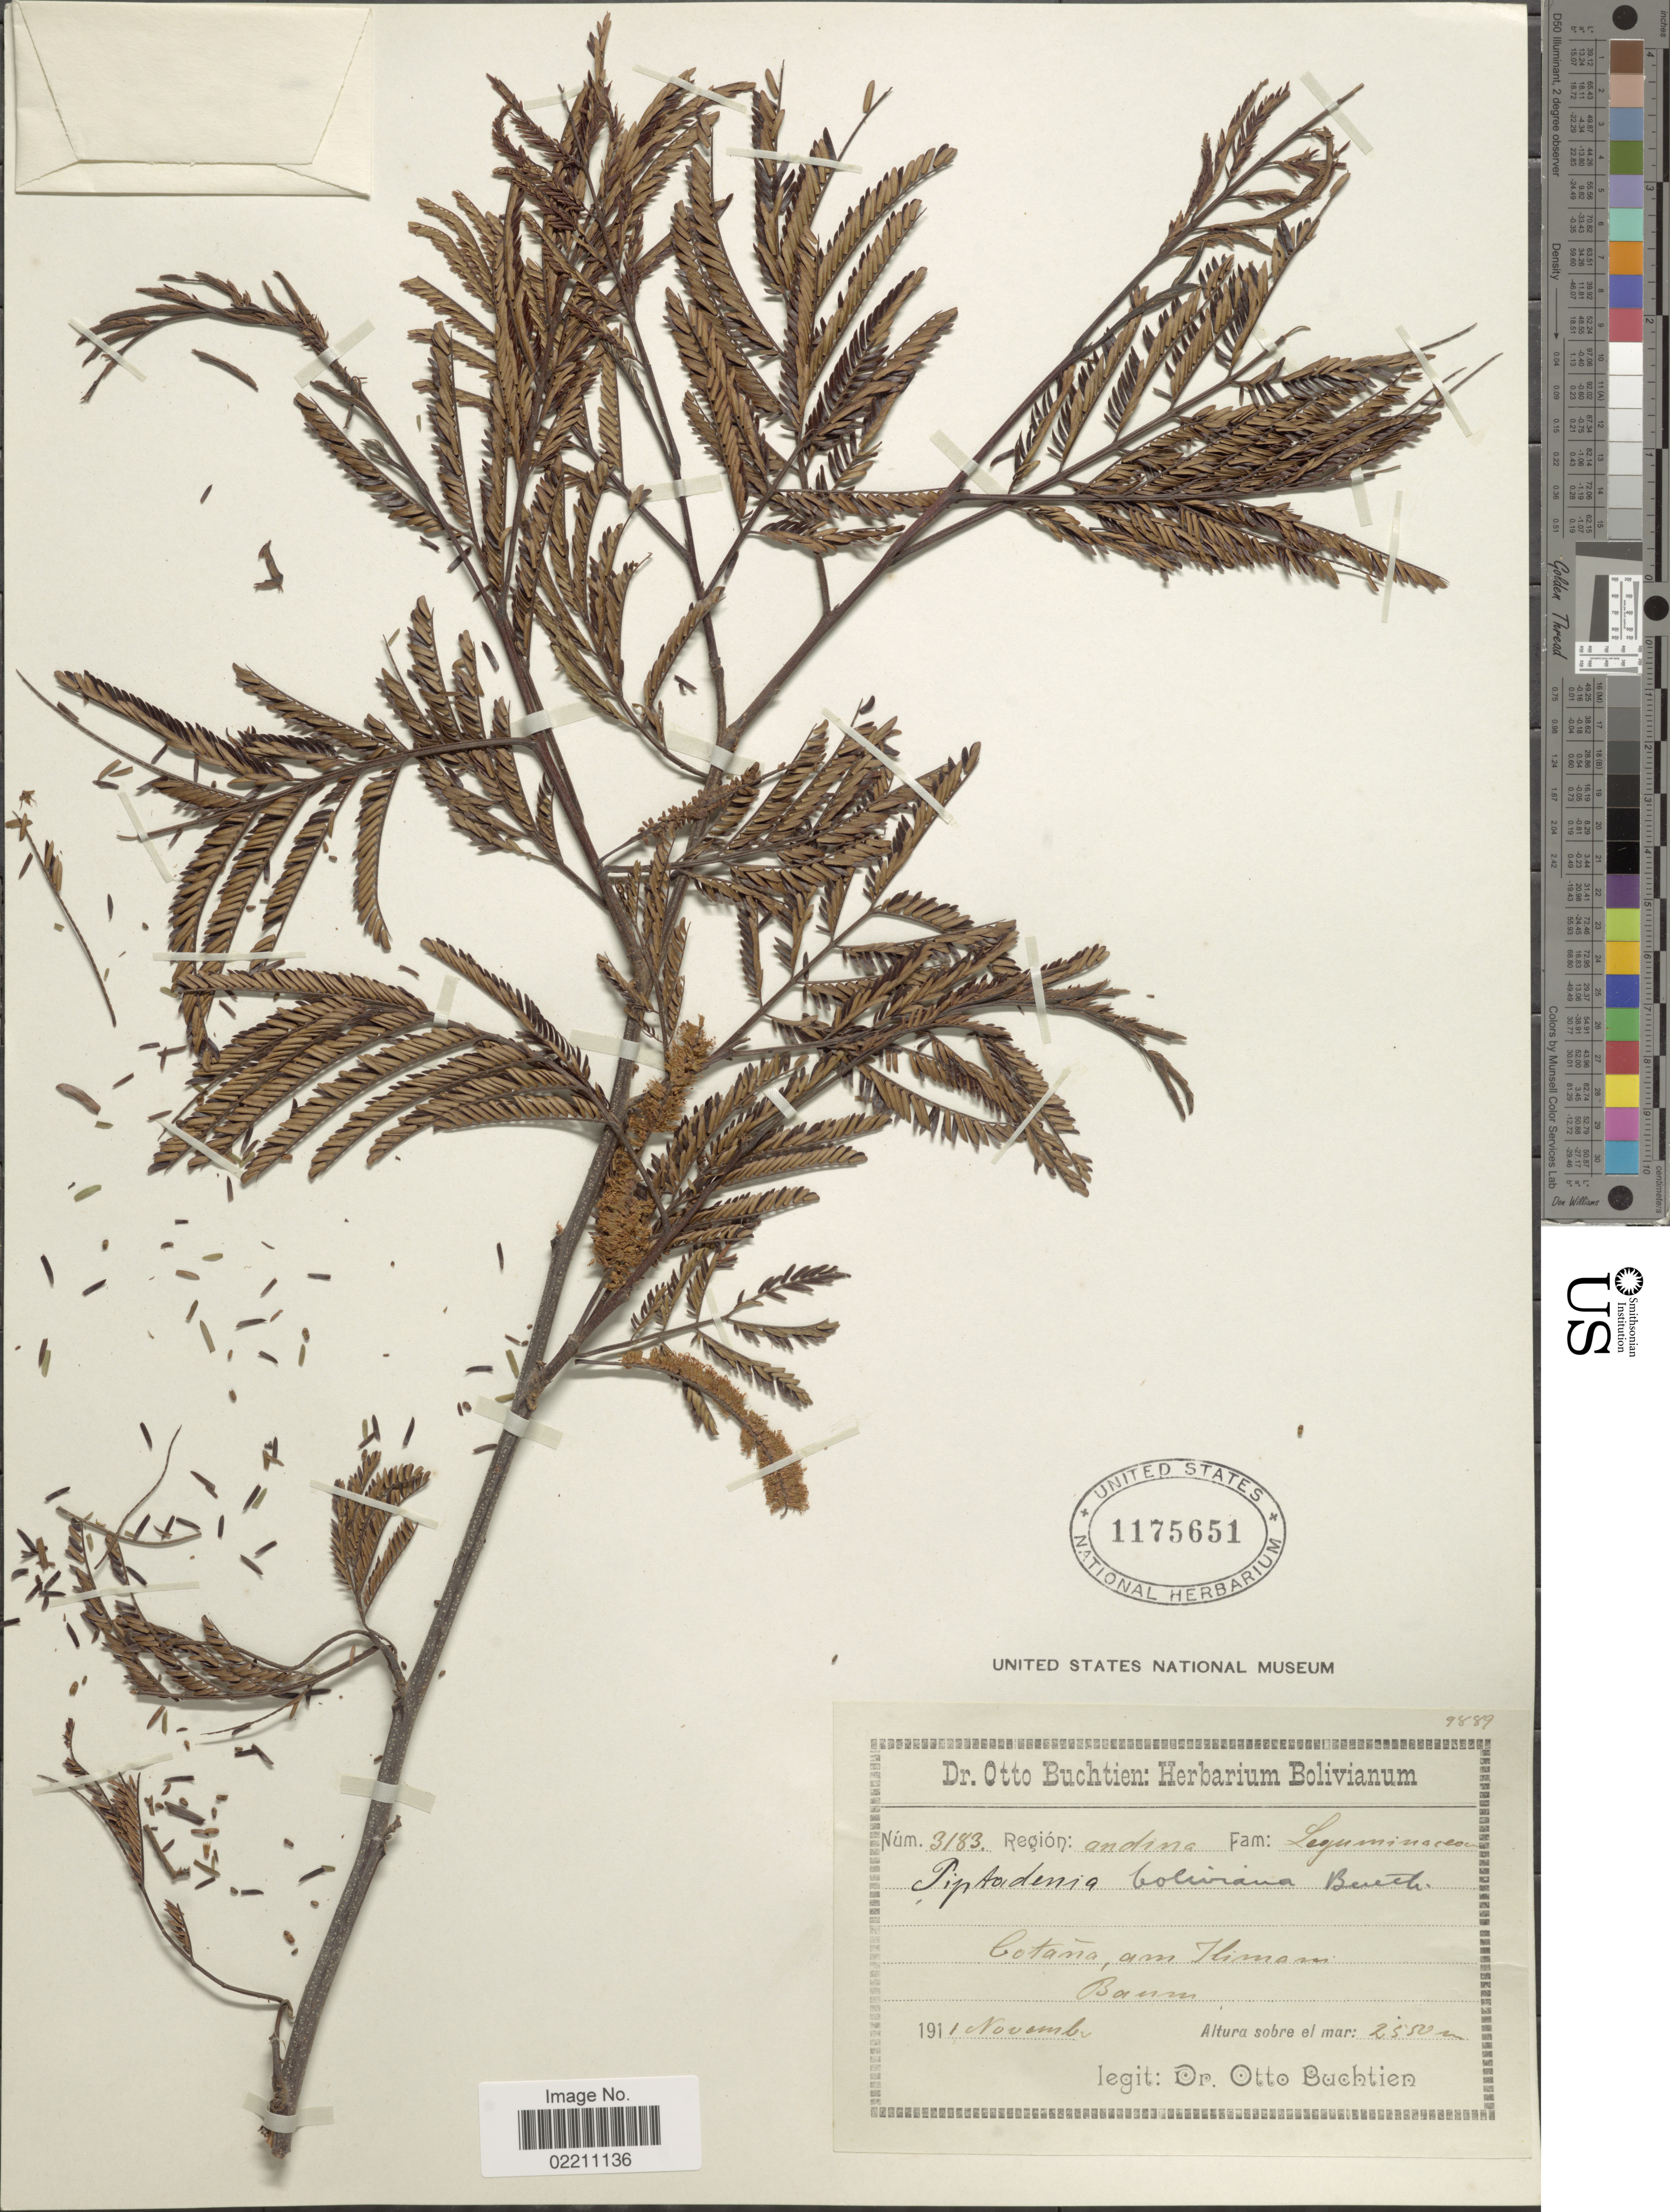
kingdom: Plantae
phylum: Tracheophyta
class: Magnoliopsida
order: Fabales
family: Fabaceae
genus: Parapiptadenia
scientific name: Parapiptadenia rigida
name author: (Benth.) Brenan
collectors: O. Buchtien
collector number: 3183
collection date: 1911-11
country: Bolivia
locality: Cotaña, am Illimani.Region: andina.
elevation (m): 2550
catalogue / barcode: US 1175651